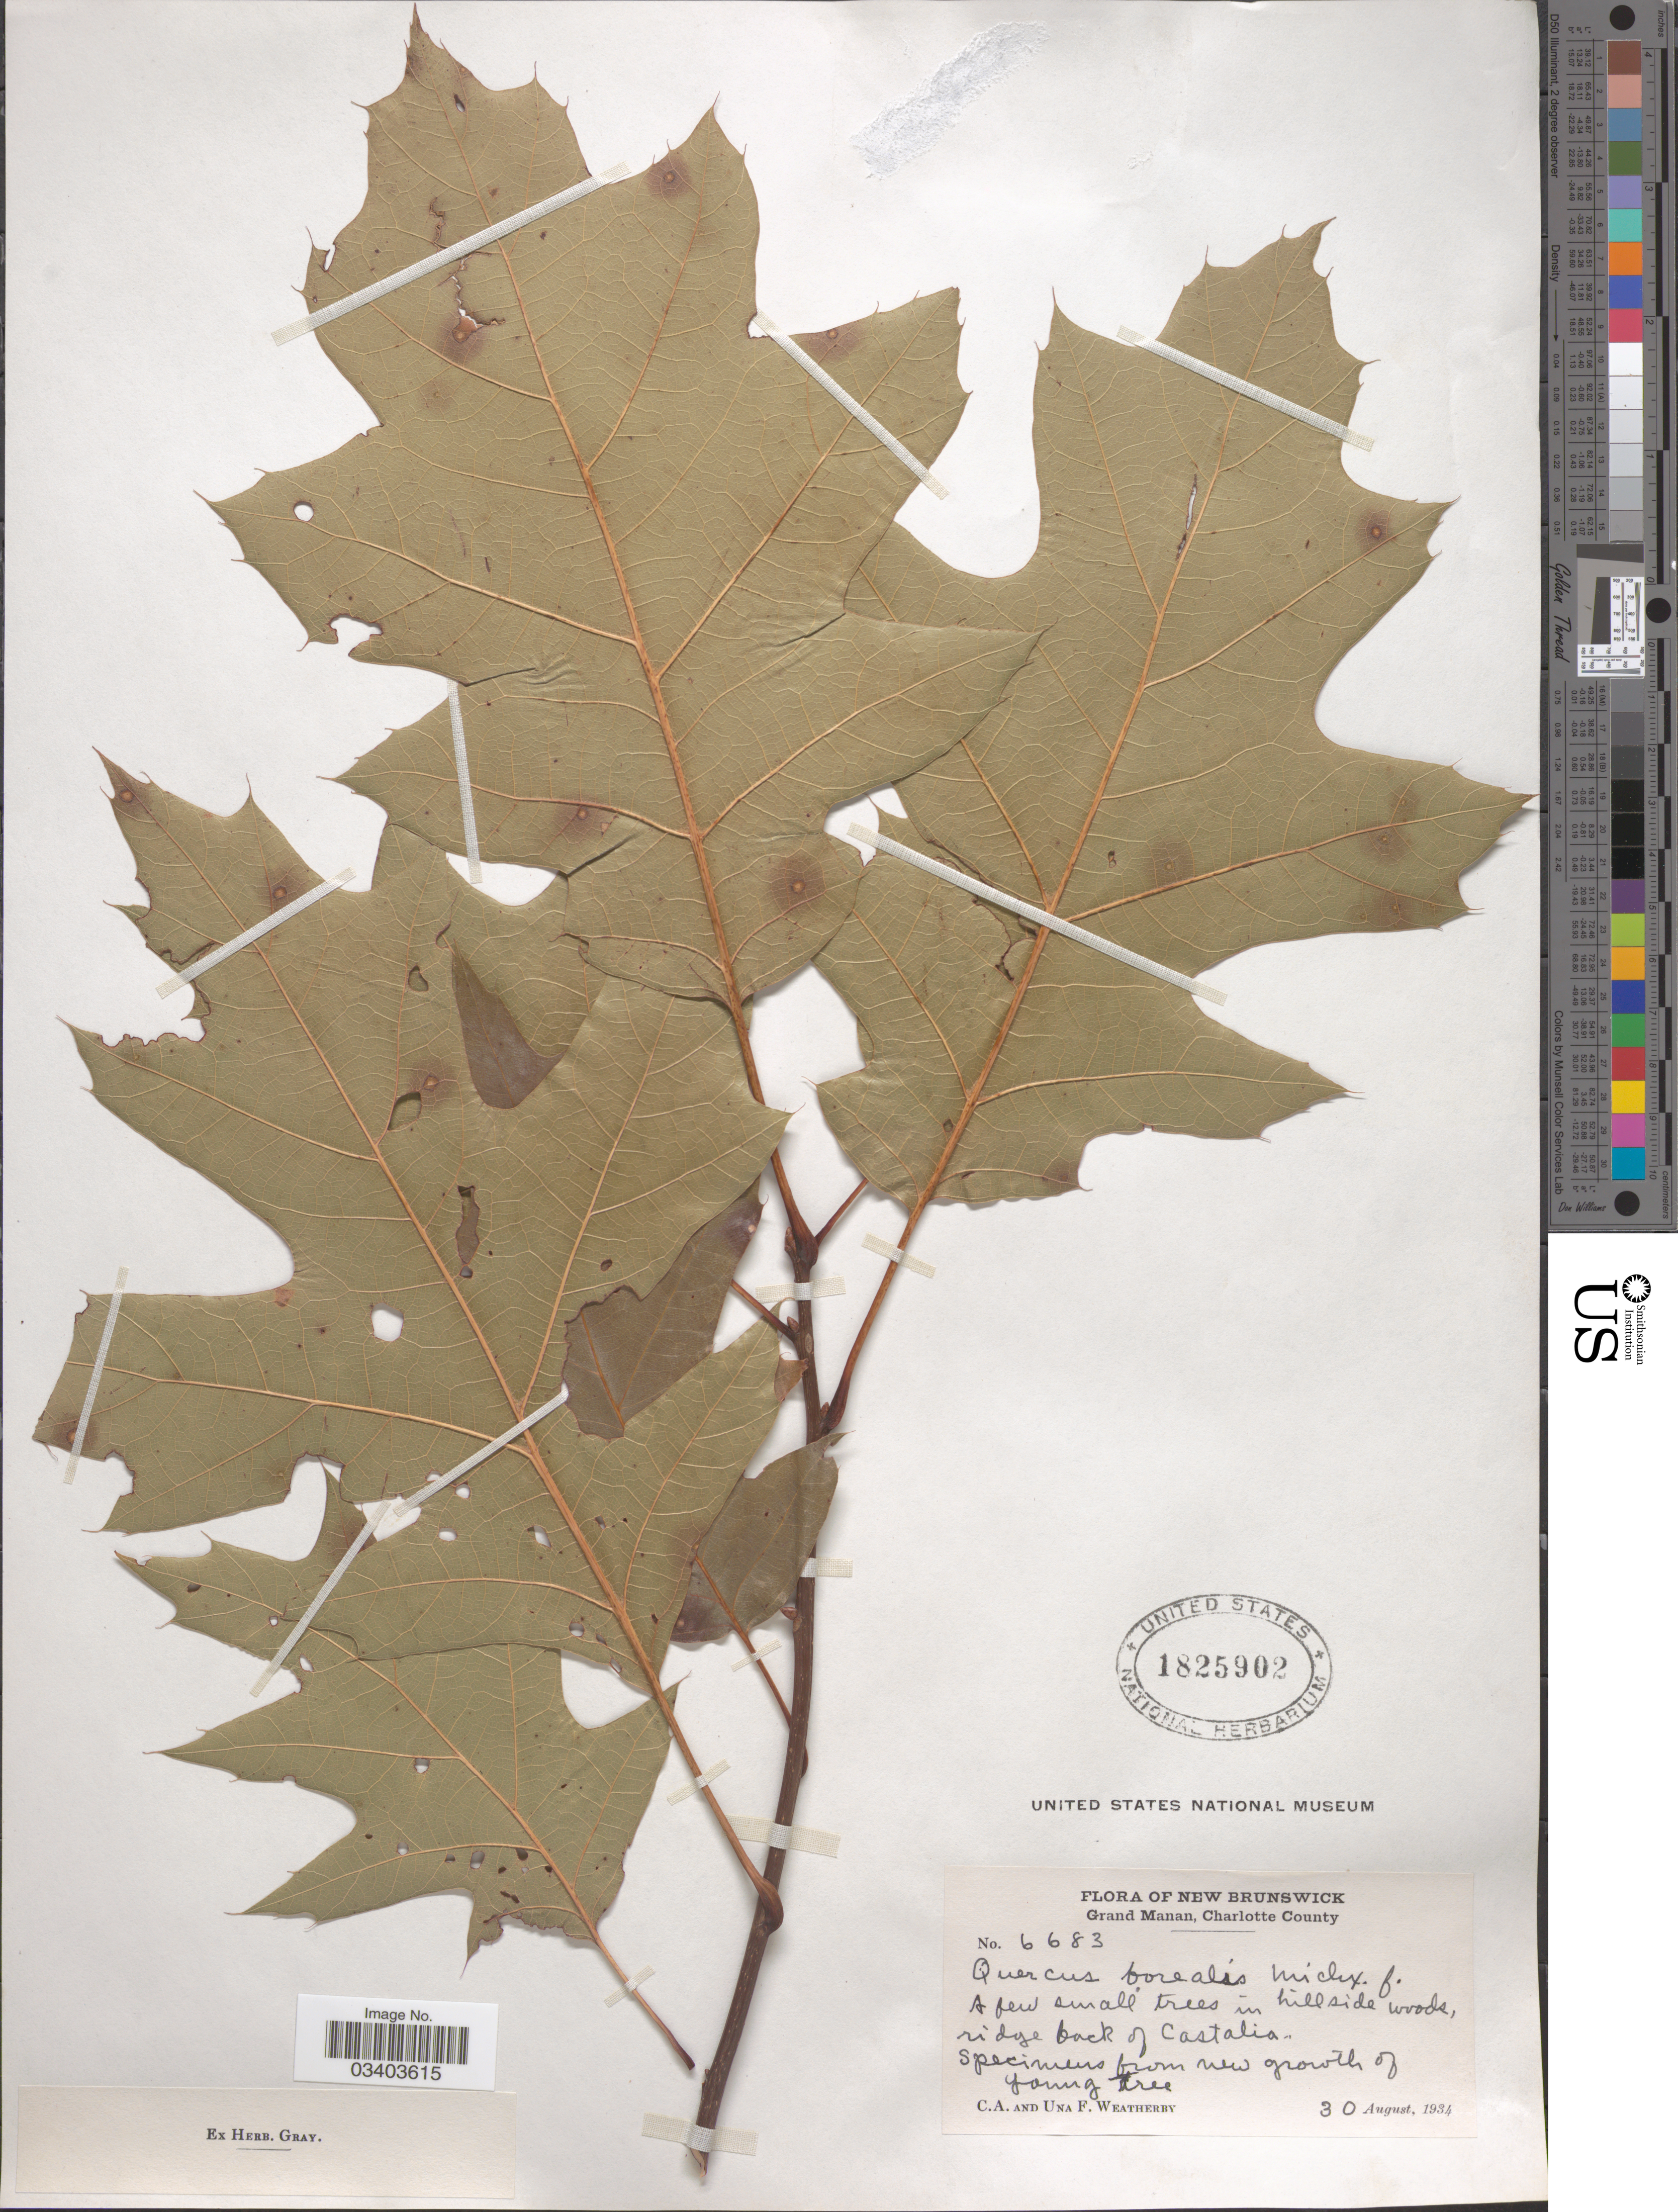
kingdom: Plantae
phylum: Tracheophyta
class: Magnoliopsida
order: Fagales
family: Fagaceae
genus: Quercus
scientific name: Quercus borealis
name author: F. Michx.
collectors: C. A. Weatherby & U. Weatherby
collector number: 6683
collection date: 1934-08-30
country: Canada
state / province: New Brunswick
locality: Grand Manan, Charlotte County. A few small trees in hillside woods, ridge back of Castalia.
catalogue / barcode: US 1825902